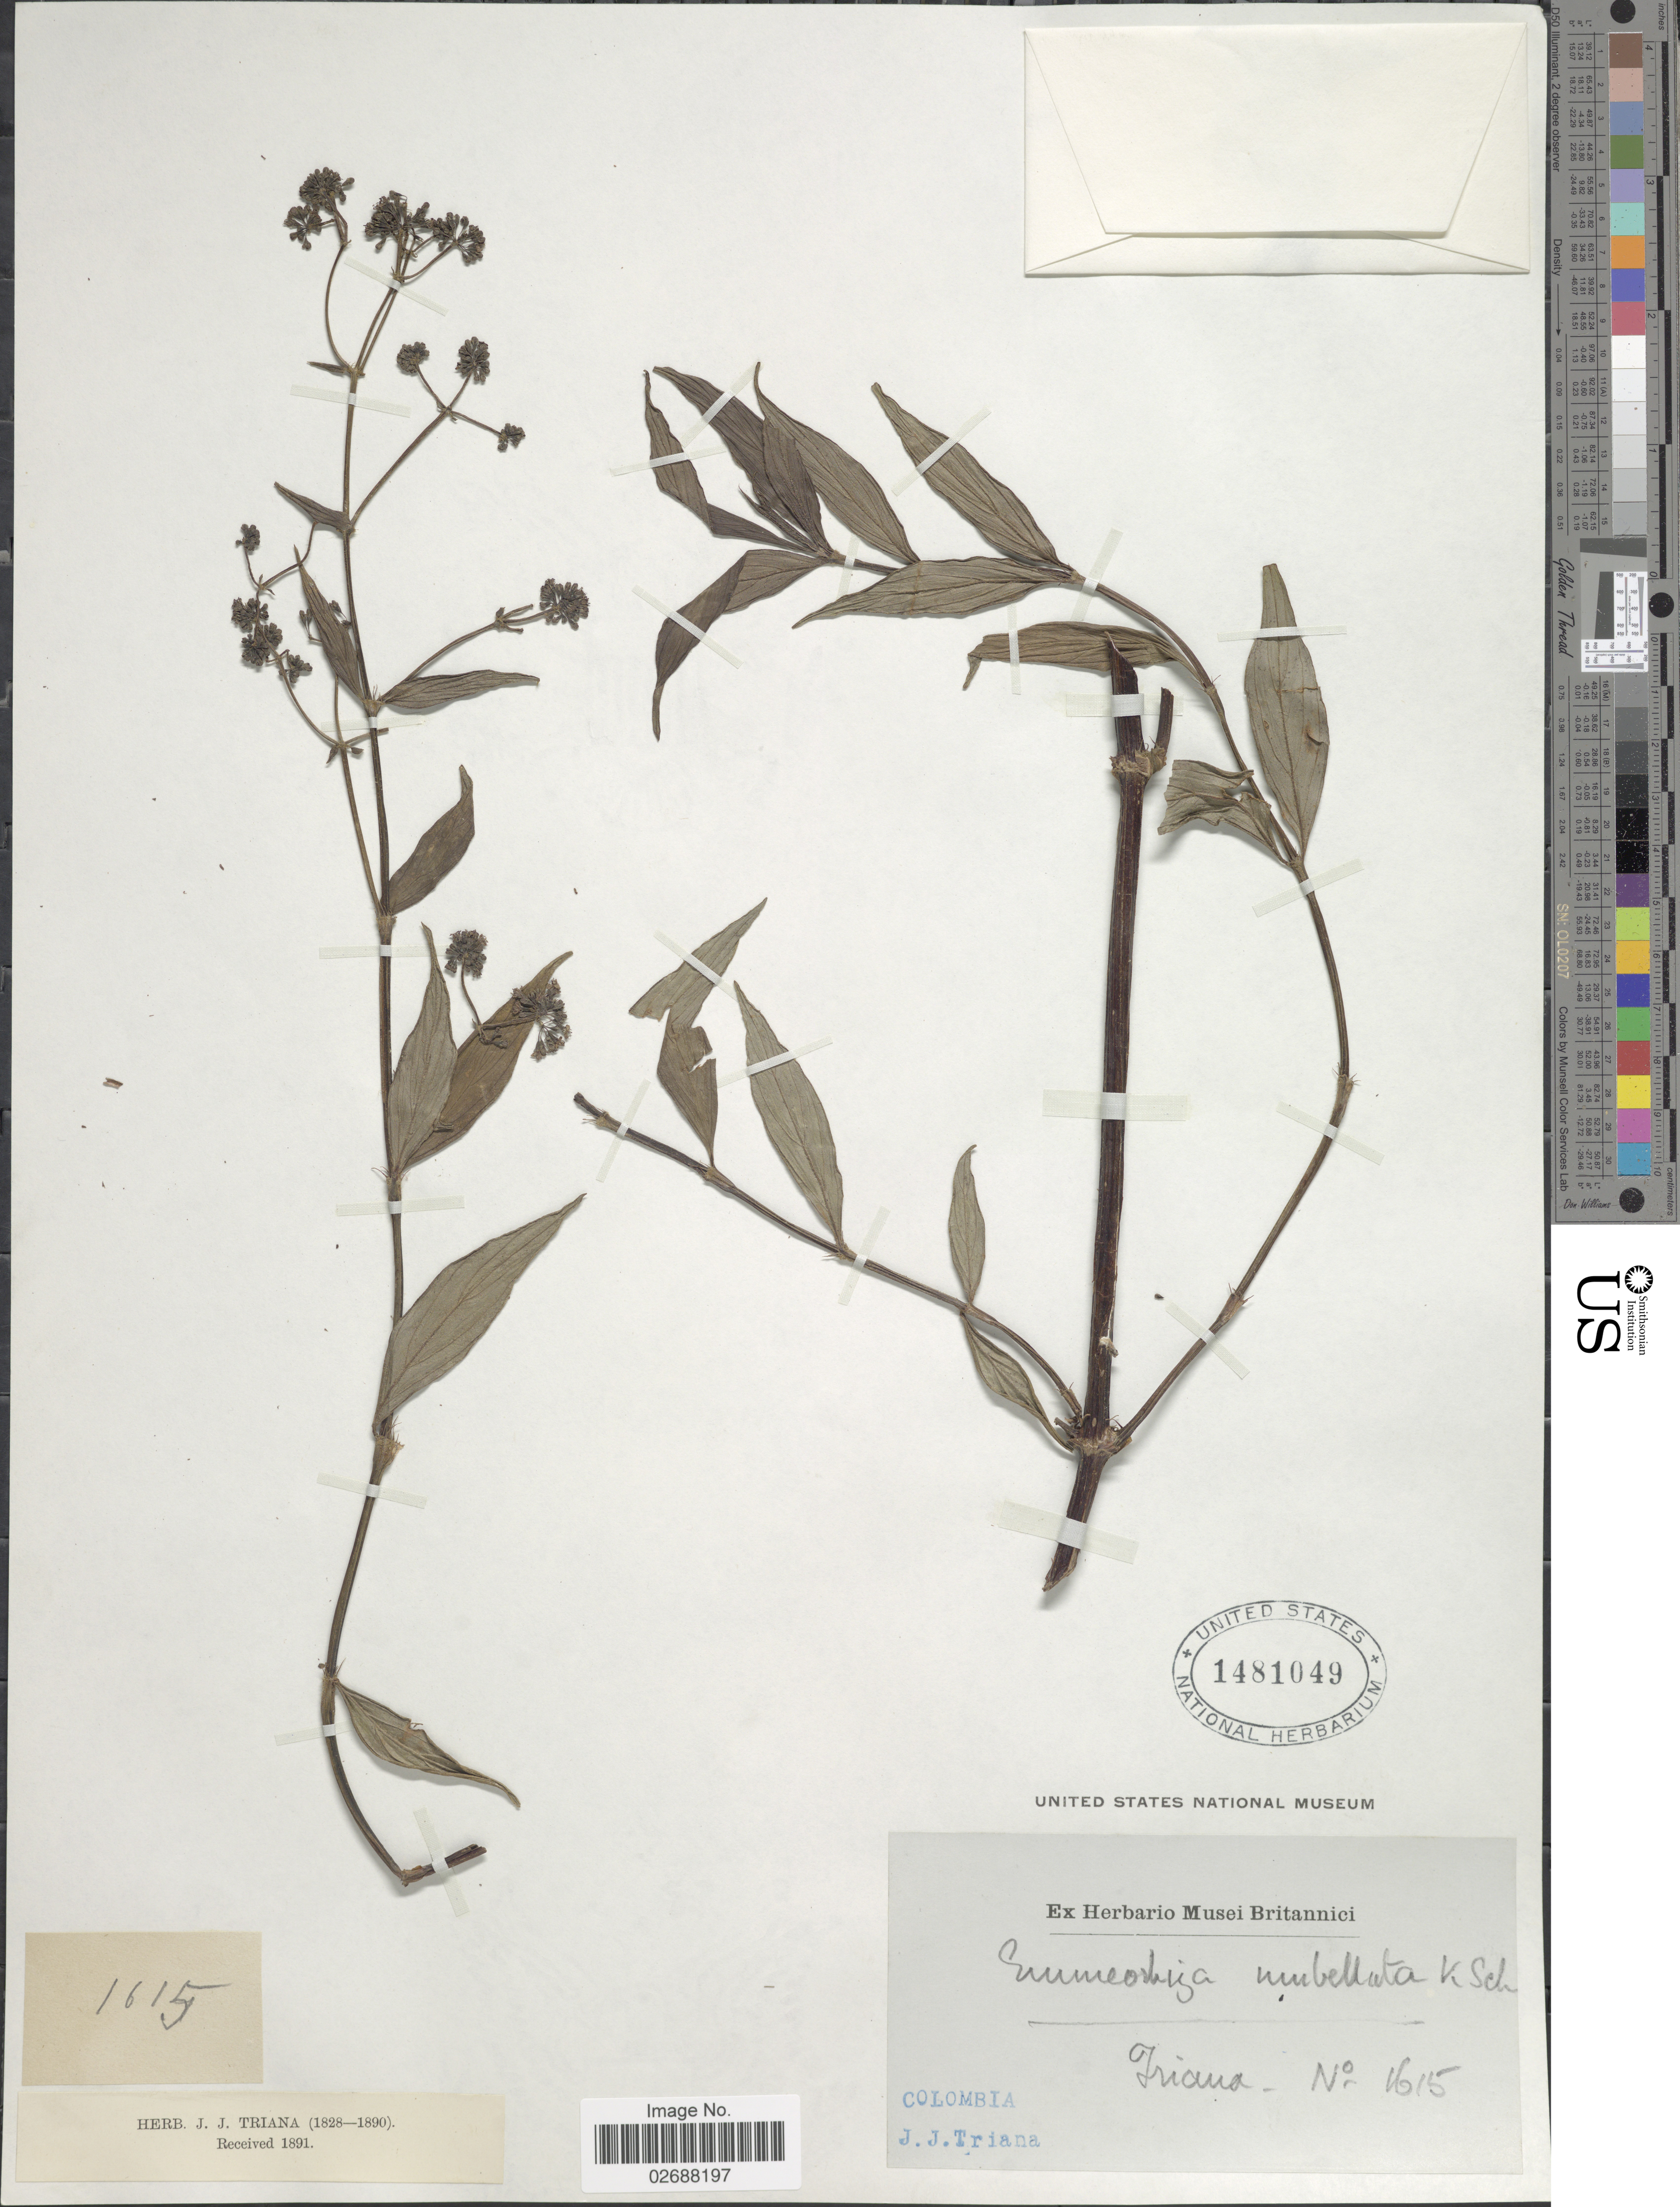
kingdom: Plantae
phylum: Tracheophyta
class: Magnoliopsida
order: Gentianales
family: Rubiaceae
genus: Emmeorhiza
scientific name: Emmeorhiza umbellata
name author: (Spreng.) K. Schum.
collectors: J. J. Triana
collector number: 1615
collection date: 1828/1890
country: Colombia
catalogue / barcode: US 1481049